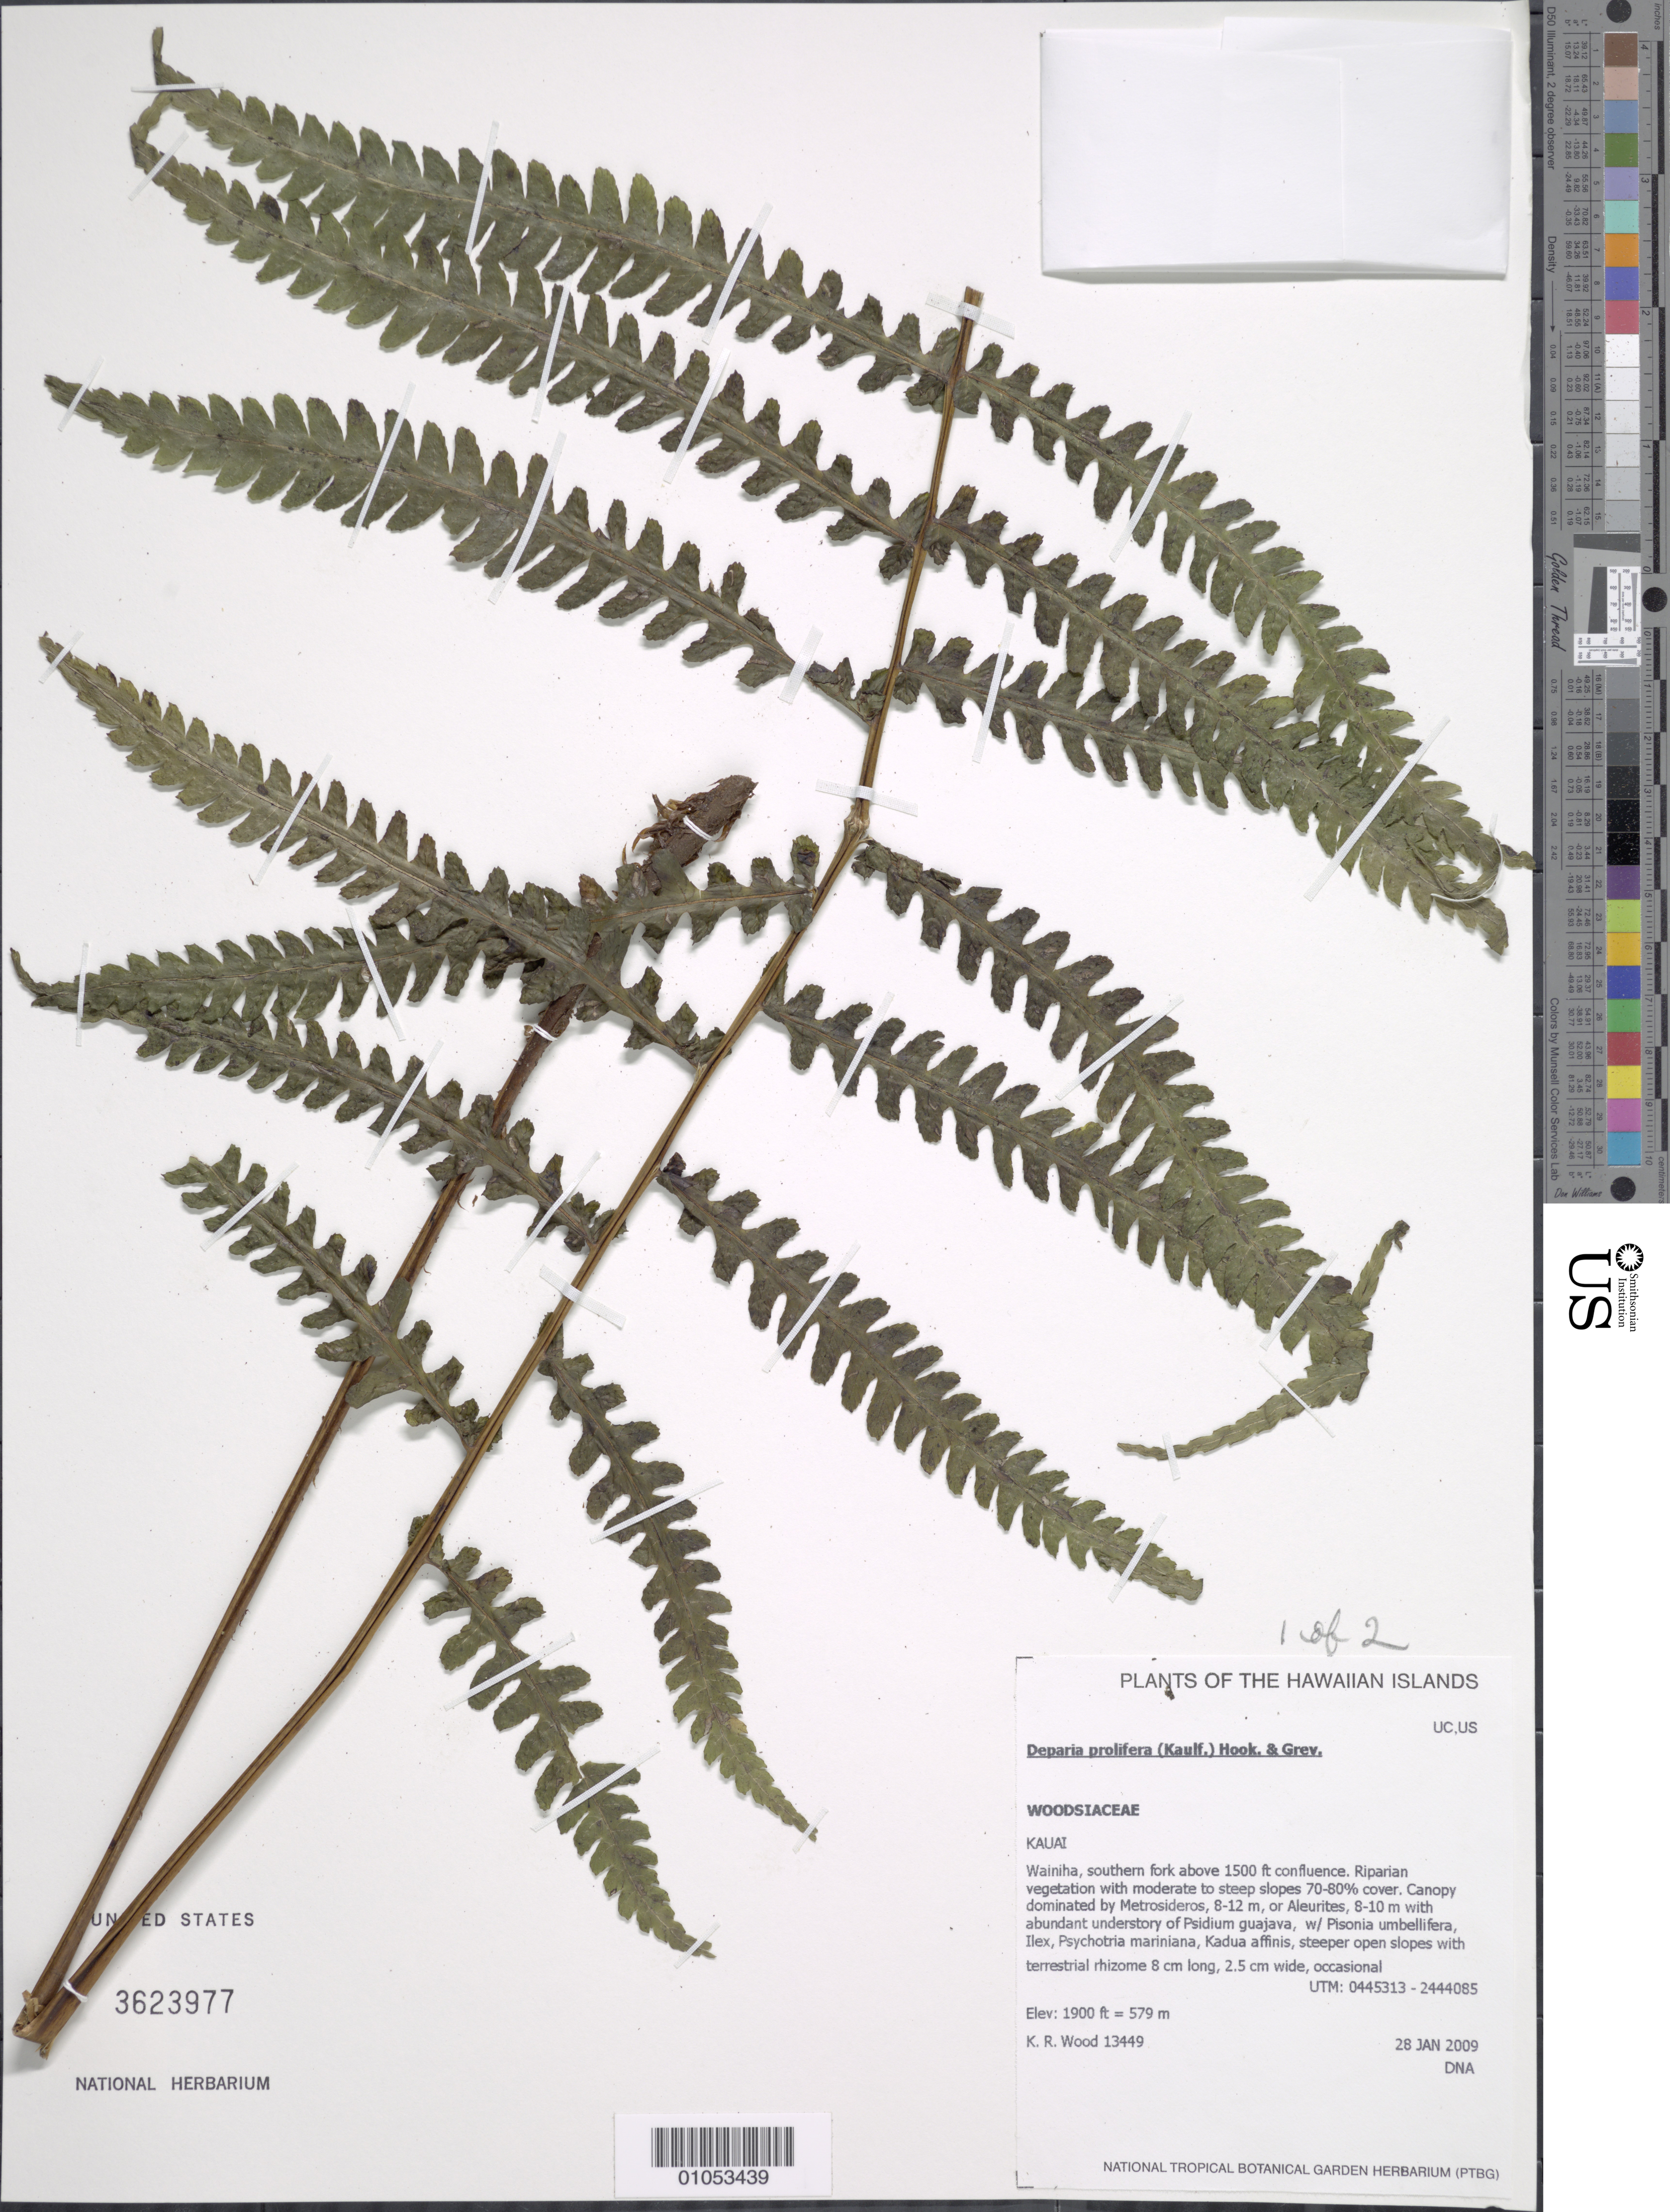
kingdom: Plantae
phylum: Tracheophyta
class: Polypodiopsida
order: Polypodiales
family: Athyriaceae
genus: Deparia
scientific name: Deparia prolifera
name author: (Kaulf.) Hook. & Grev.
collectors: K. R. Wood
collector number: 13449 - Sheet 1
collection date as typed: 28 Jan 2009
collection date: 2009-01-28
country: United States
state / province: Hawaii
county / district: Kauai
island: Kaua'i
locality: Wainiha, southern fork above 1500 ft confluence.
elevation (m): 579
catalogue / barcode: US 3623977